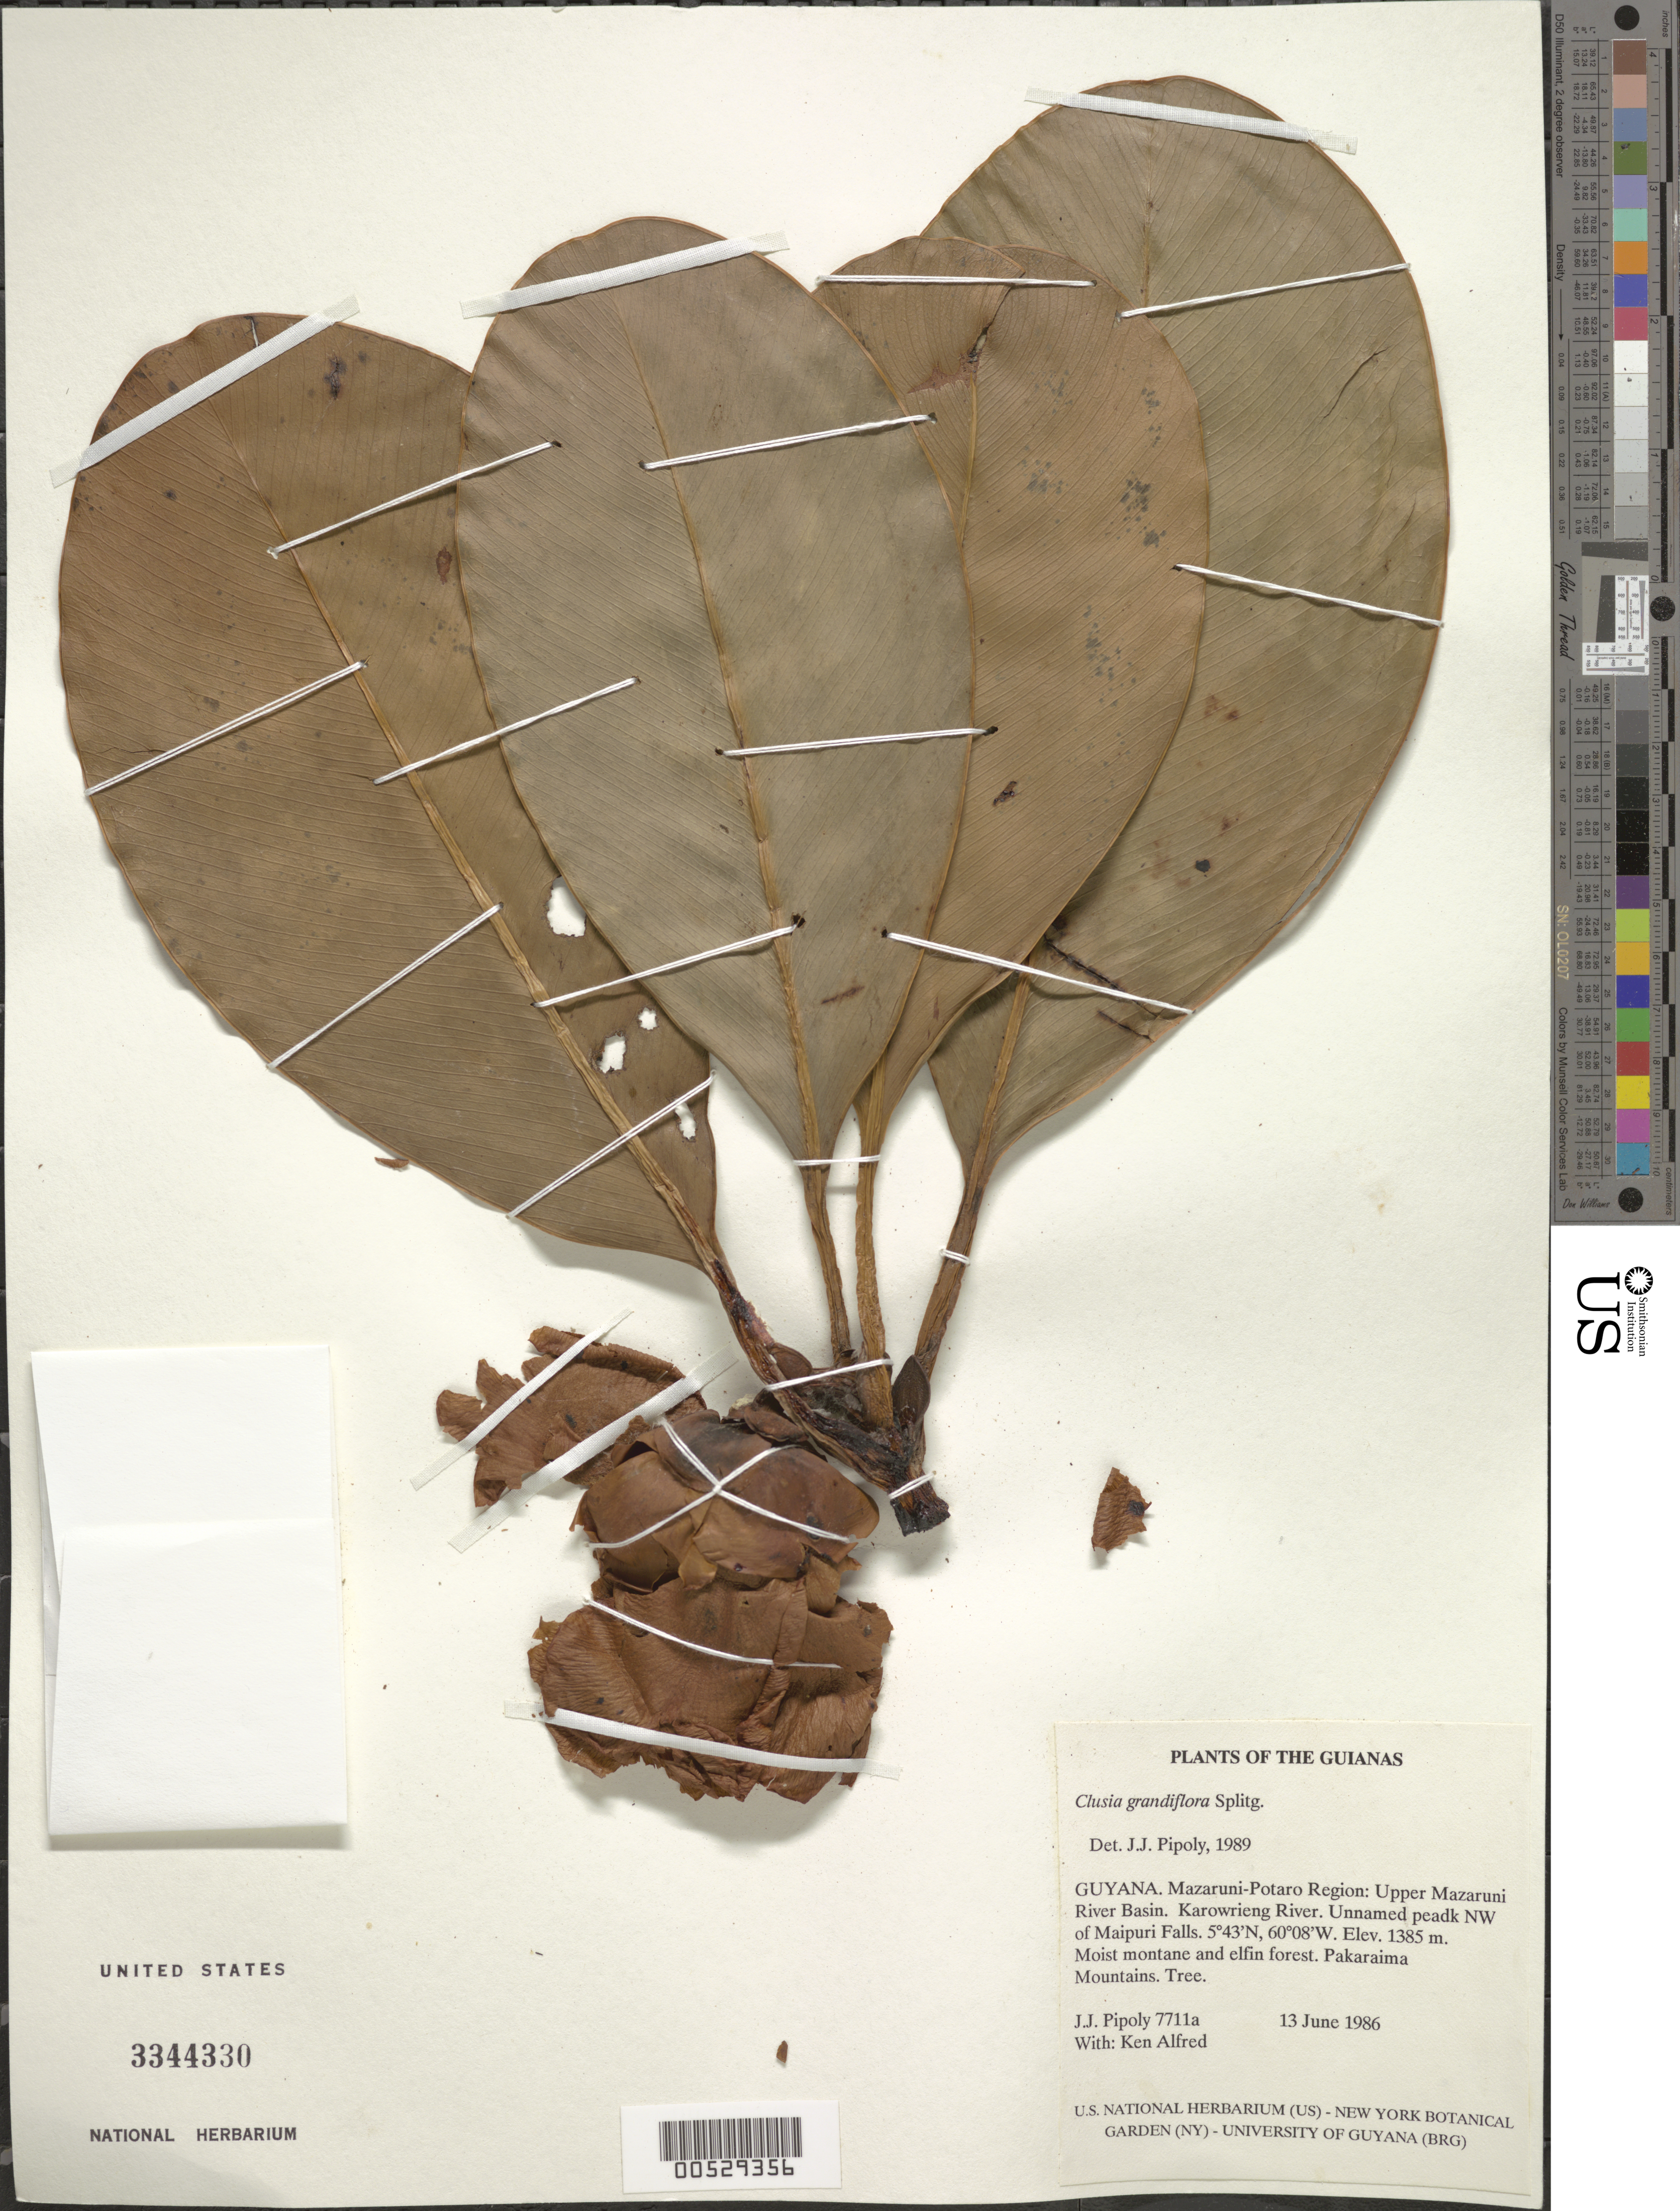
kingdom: Plantae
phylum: Tracheophyta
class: Magnoliopsida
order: Malpighiales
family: Clusiaceae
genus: Clusia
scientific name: Clusia grandiflora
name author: Splitg.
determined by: Pipoly, J. J., III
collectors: J. J. Pipoly & K. Alfred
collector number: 7711 a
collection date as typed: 13 June 1986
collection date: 1986-06-13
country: Guyana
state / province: Cuyuni-Mazaruni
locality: Pakaraima Mts. Upper Mazaruni River Basin. Karowrieng River. Unnamed peak NW of Maipuri Falls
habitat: Moist montane and elfin forest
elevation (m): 1385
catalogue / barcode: US 3344330